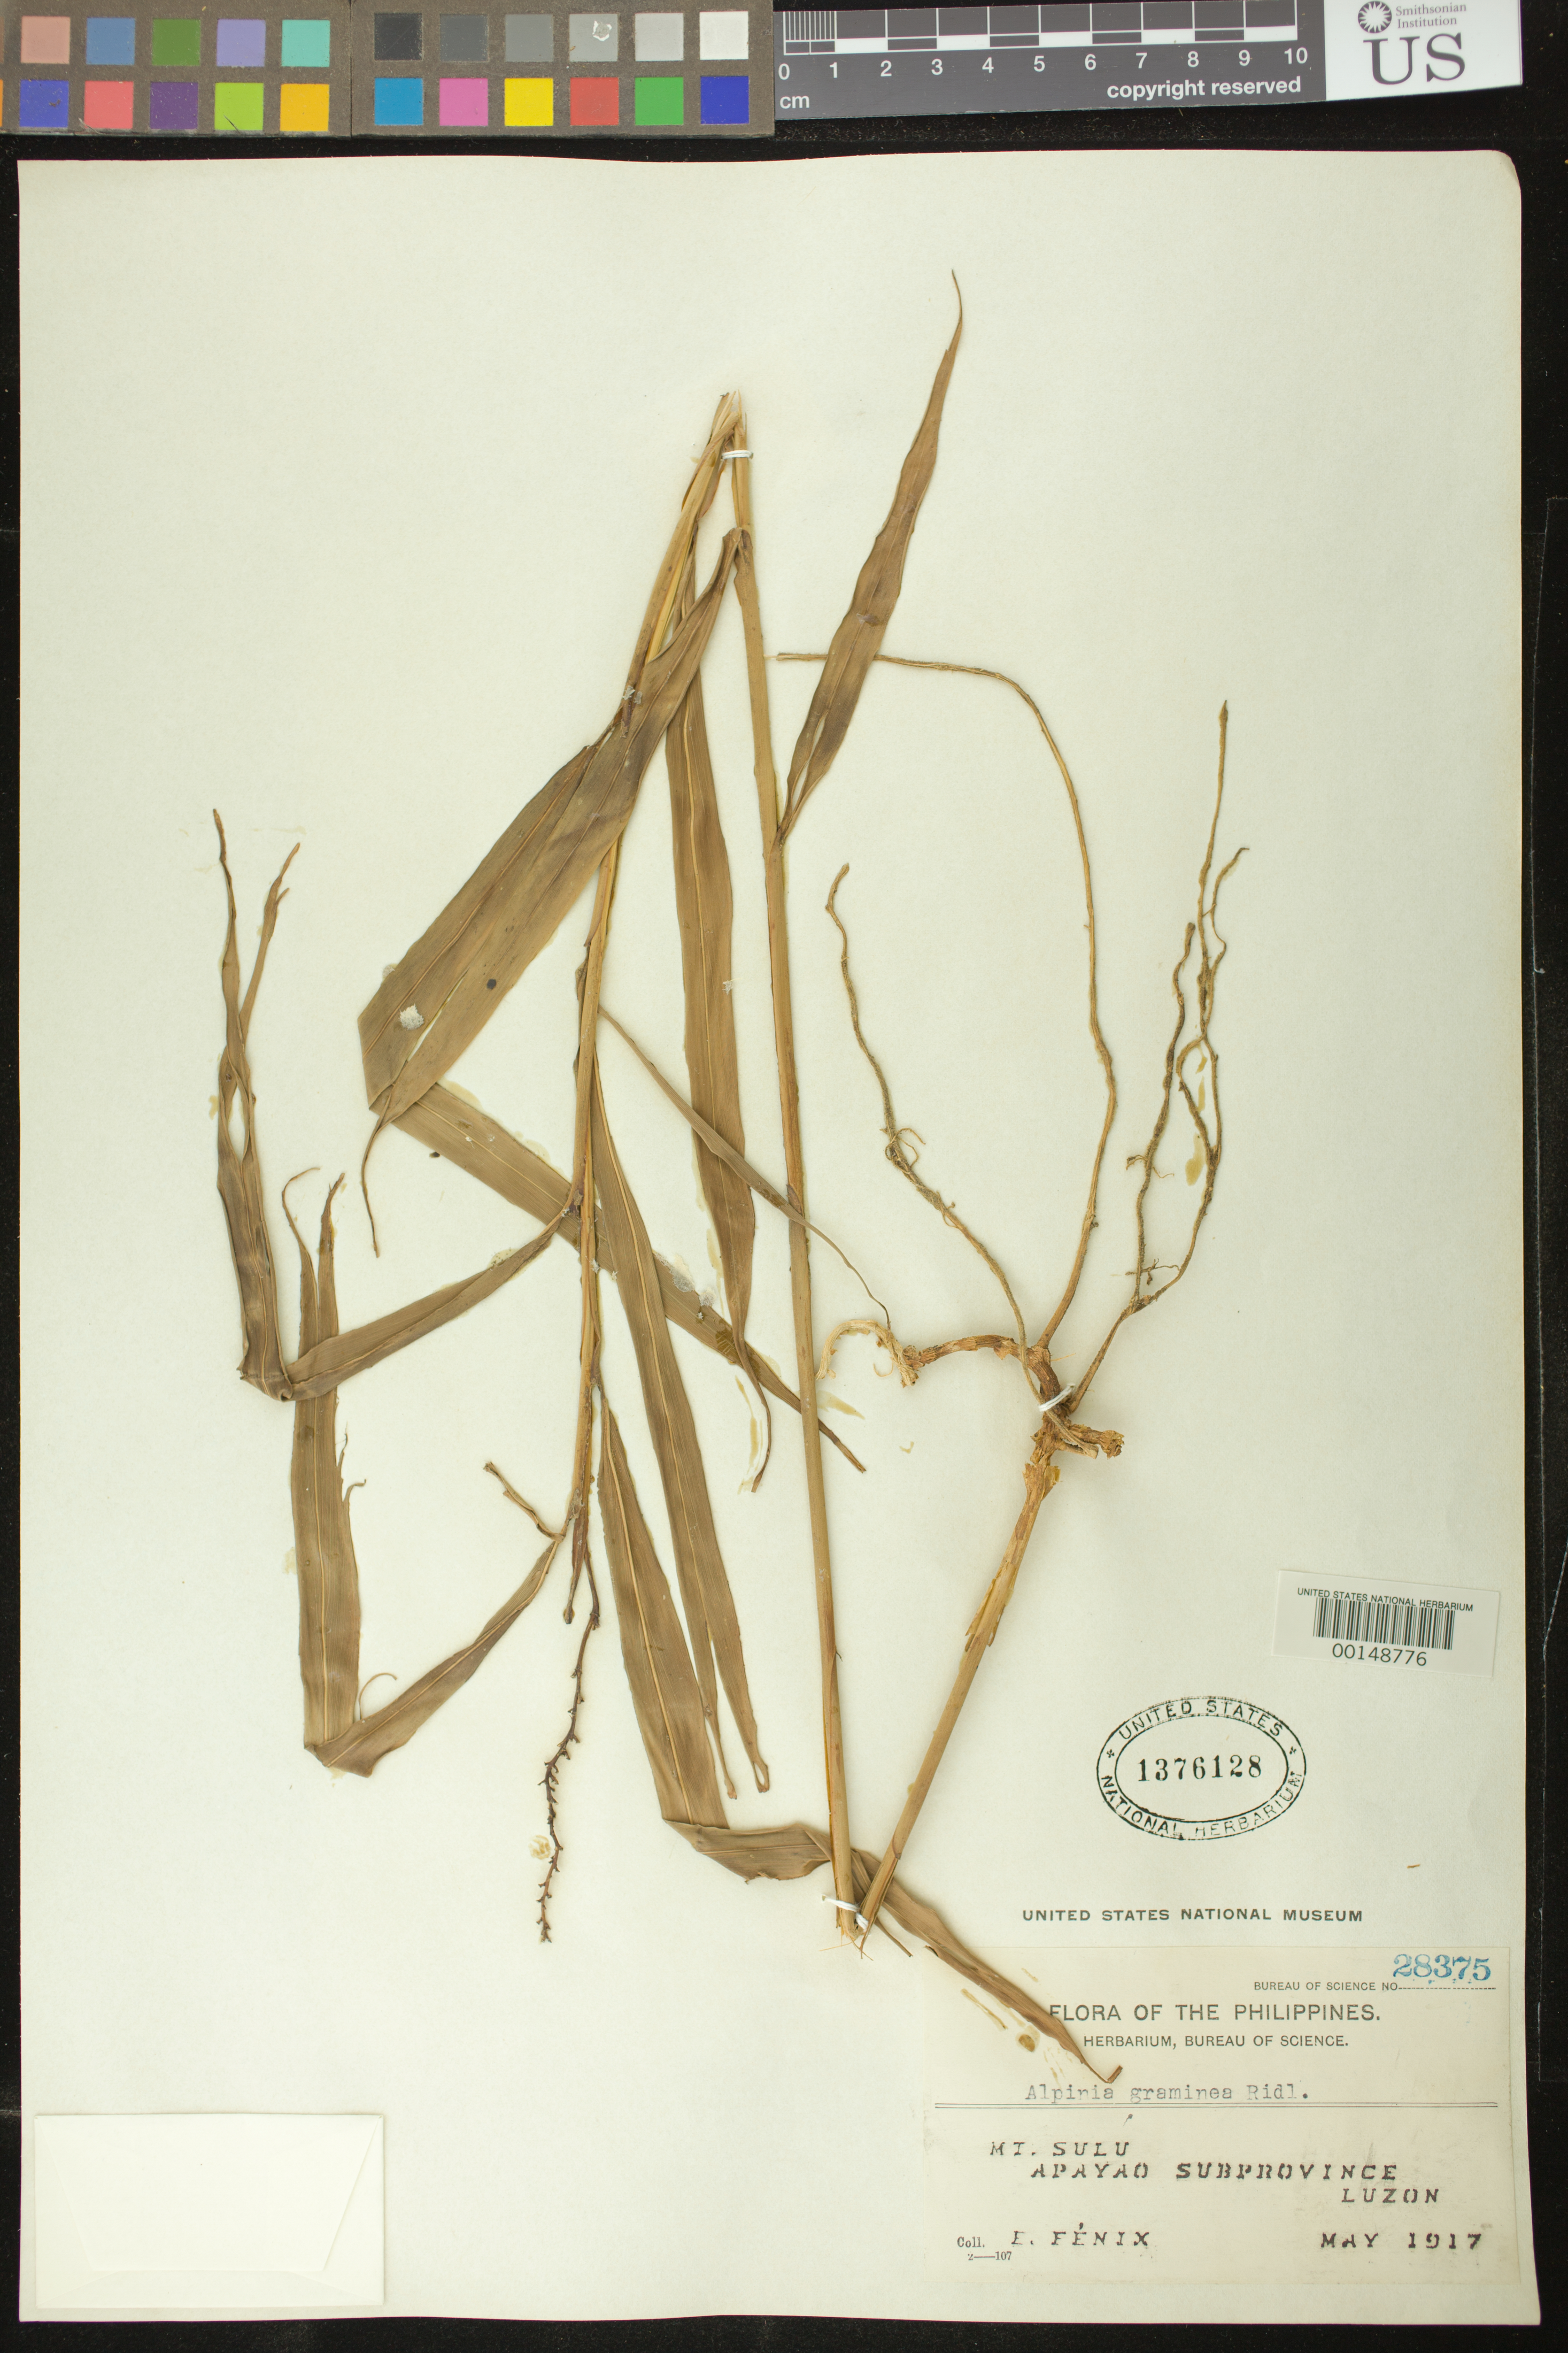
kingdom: Plantae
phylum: Tracheophyta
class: Liliopsida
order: Zingiberales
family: Zingiberaceae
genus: Alpinia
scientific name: Alpinia graminea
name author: Ridl.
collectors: E. Fenix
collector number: Bur. Sci. 28375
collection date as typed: May 1917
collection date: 1917-05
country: Philippines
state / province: Cordillera (Administrative Region)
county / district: Apayao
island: Luzon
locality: Mt. sulu, apayao subprovince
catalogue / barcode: US 1376128